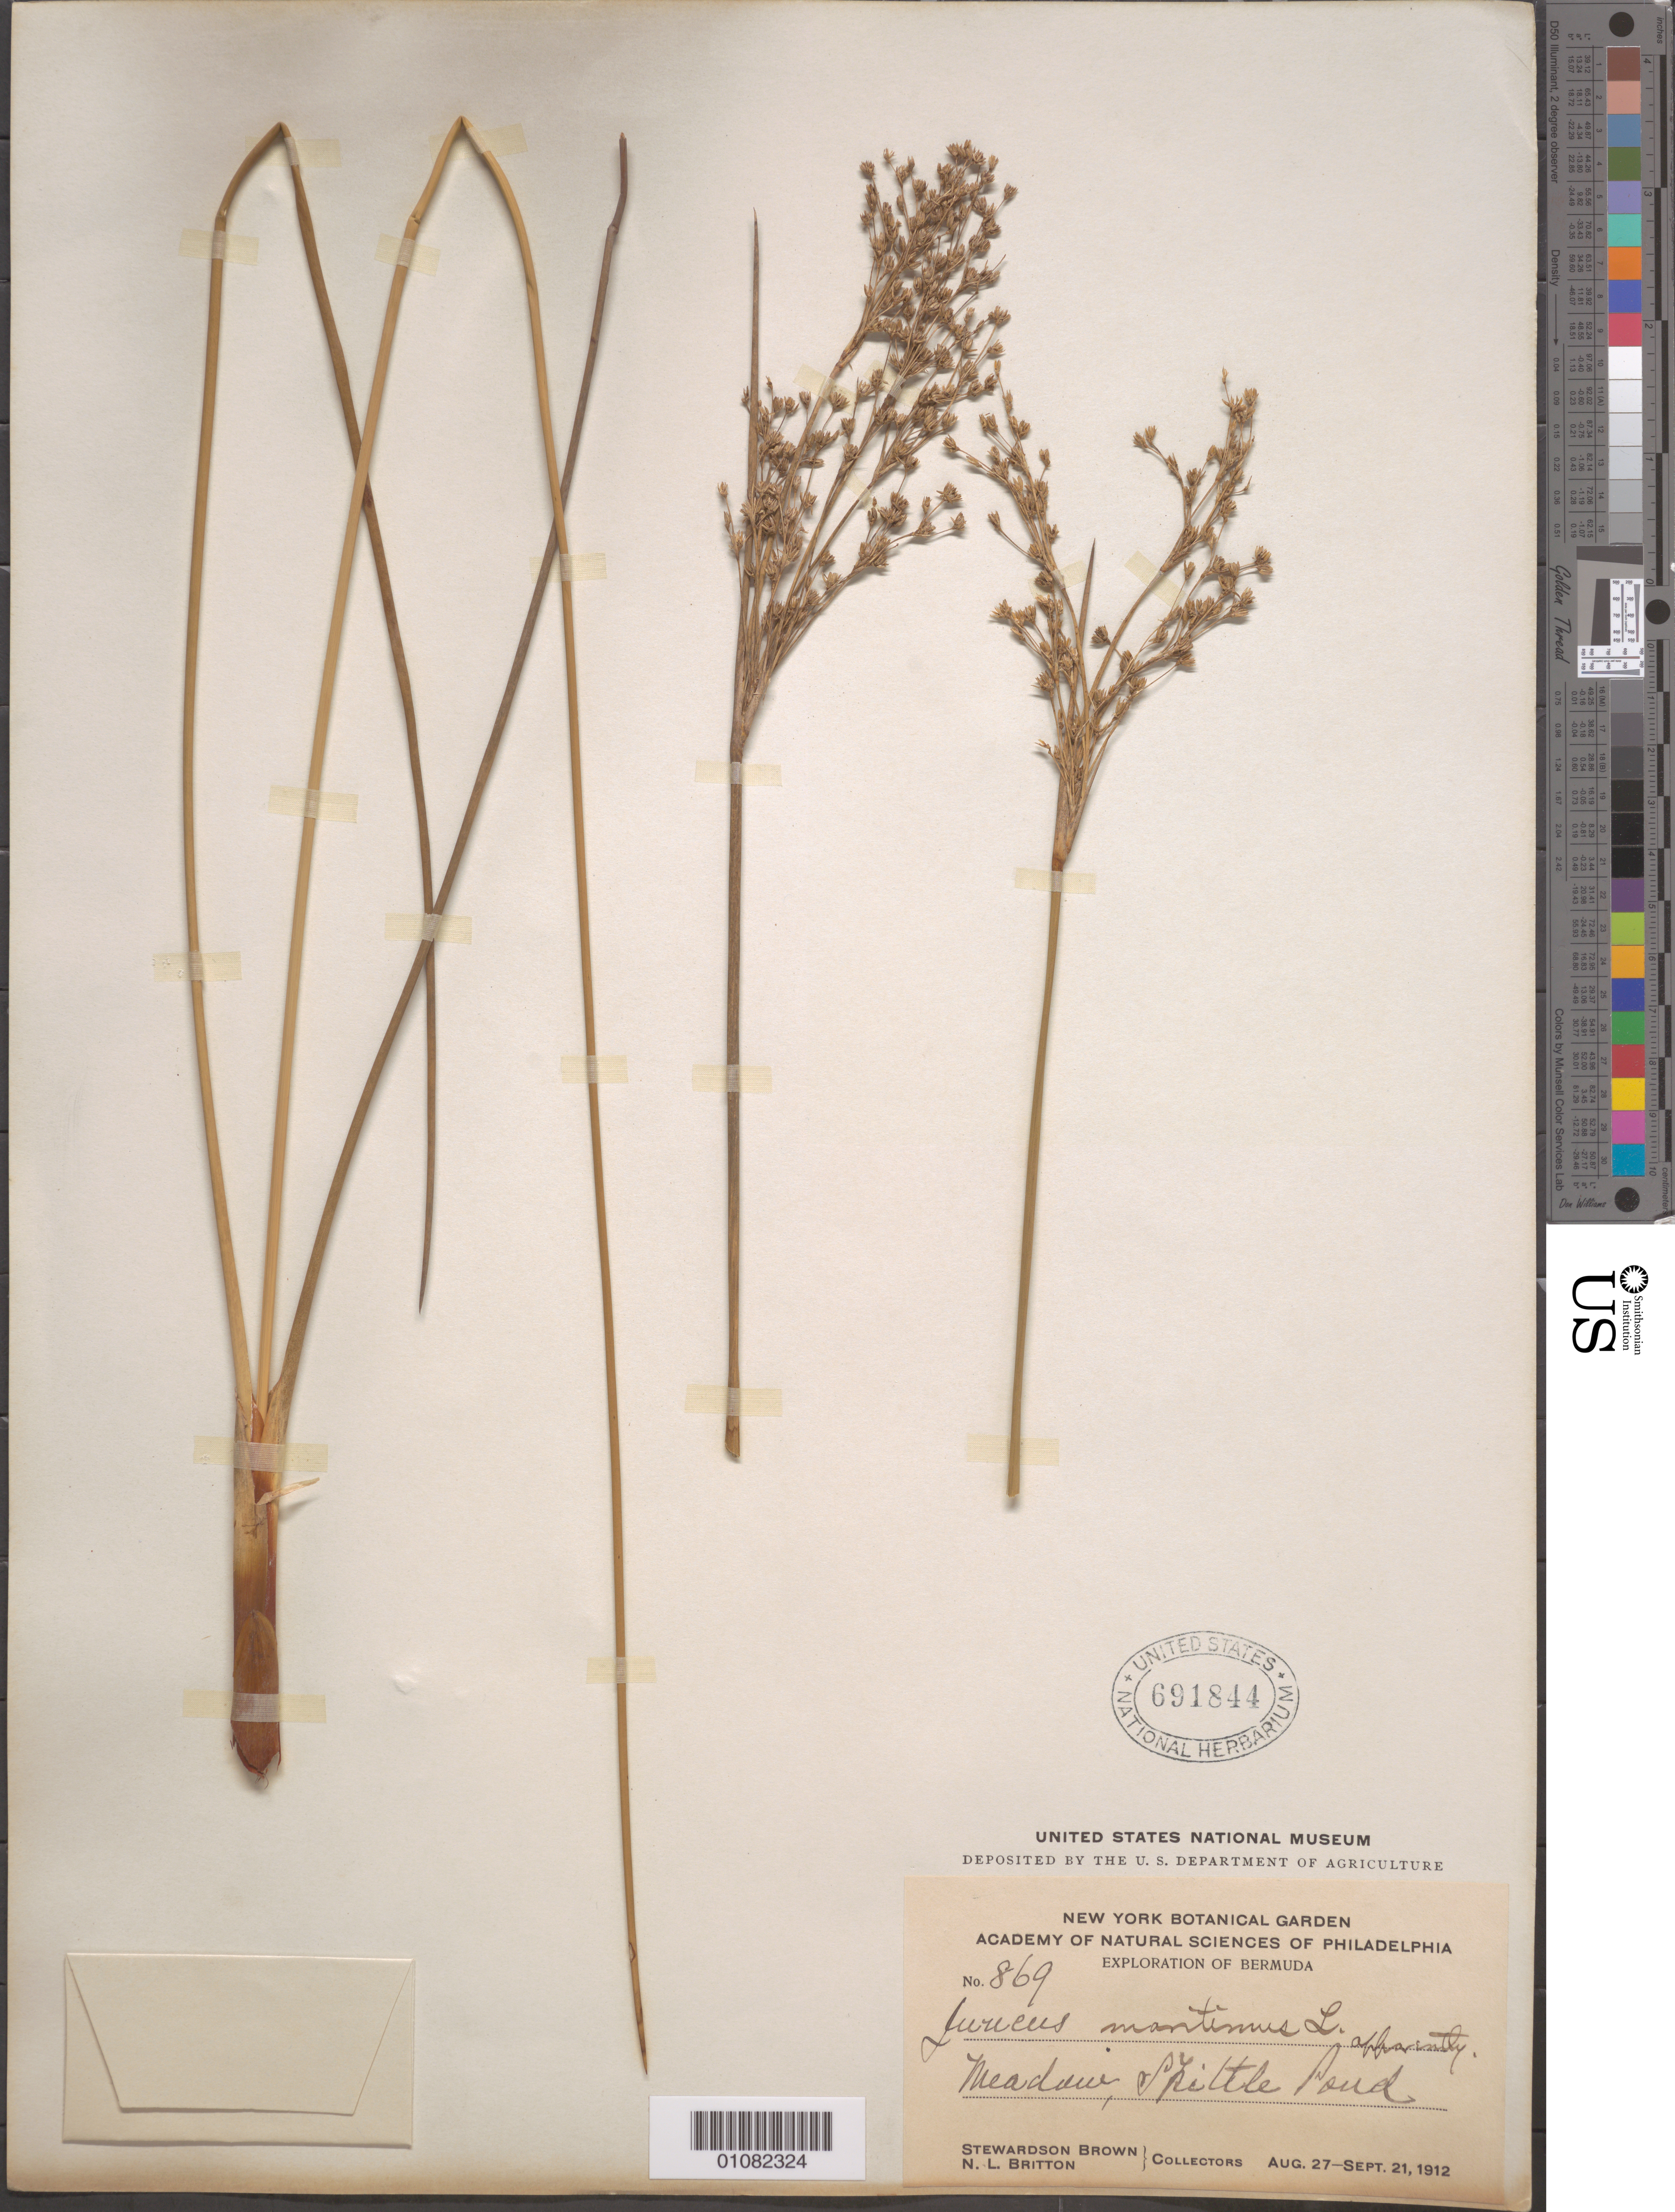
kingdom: Plantae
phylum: Tracheophyta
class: Liliopsida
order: Poales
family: Juncaceae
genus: Juncus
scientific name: Juncus maritimus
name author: Lam.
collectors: S. Brown & N. Britton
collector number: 869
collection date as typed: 27 Aug 1912 to 21 Sep 1912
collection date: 1912-08-27/1912-09-21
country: Bermuda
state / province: Smiths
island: Bermuda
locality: Spittal Pond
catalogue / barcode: US 691844